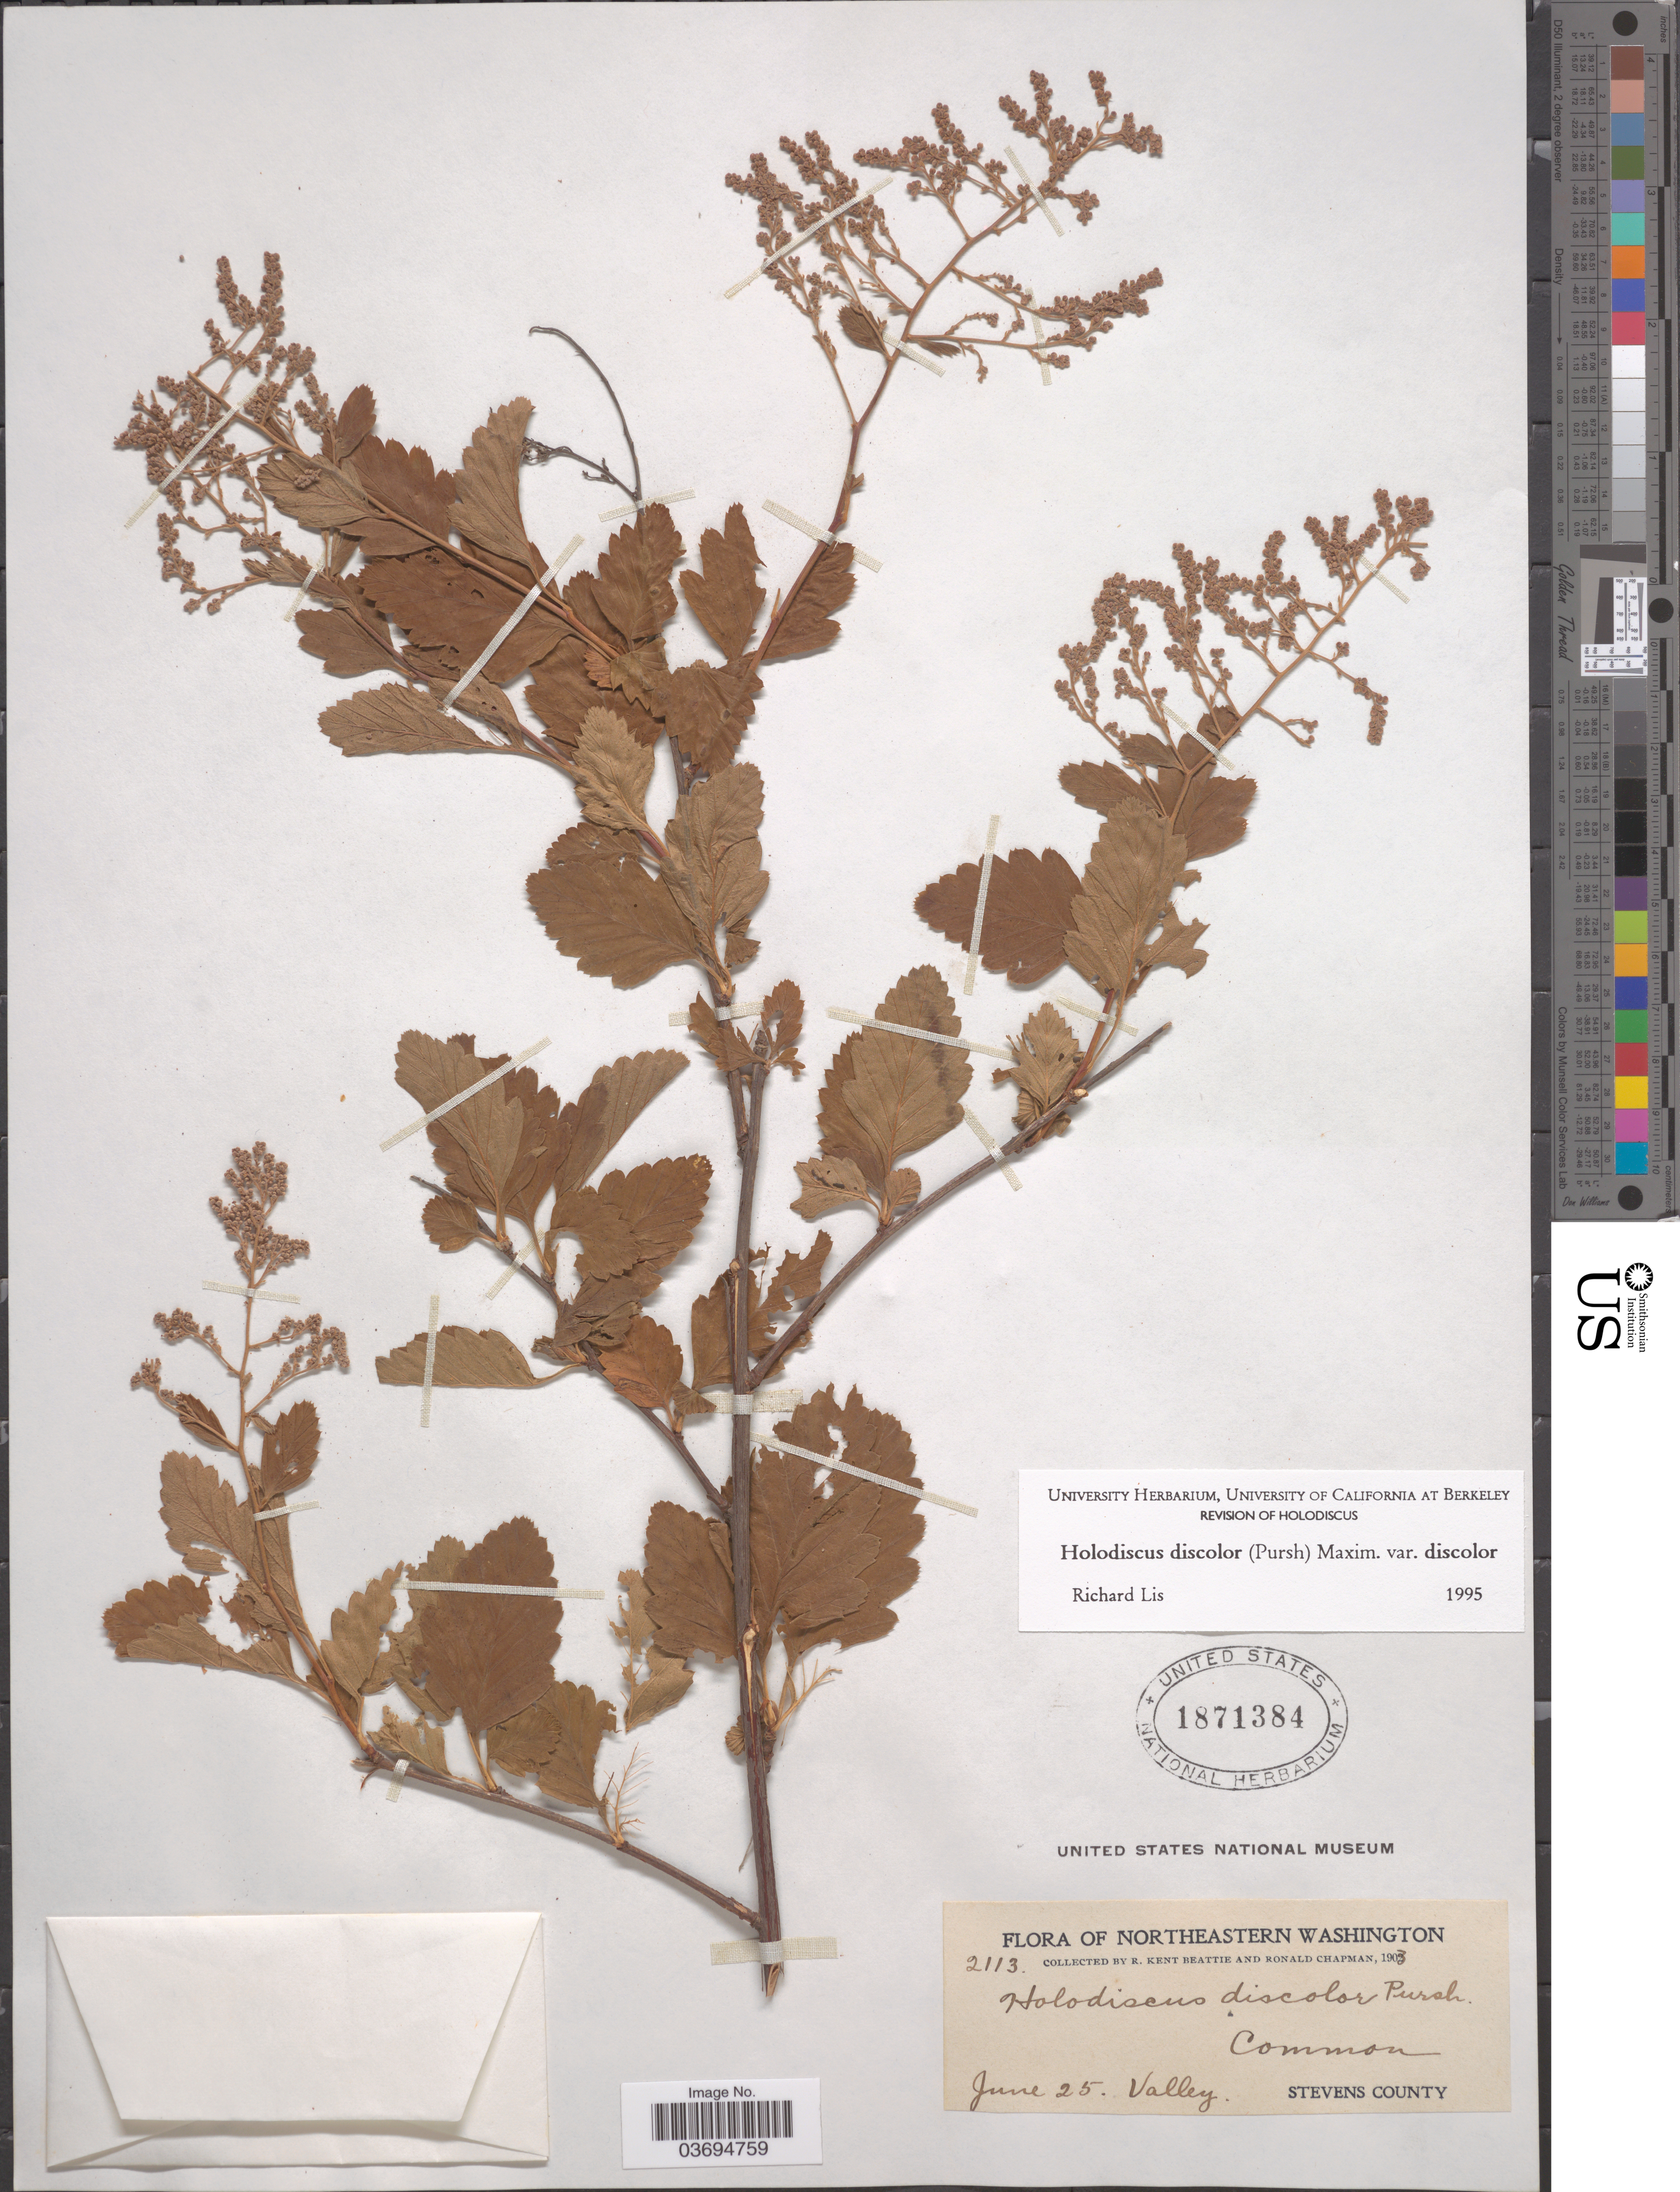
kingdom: Plantae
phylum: Tracheophyta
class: Magnoliopsida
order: Rosales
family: Rosaceae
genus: Holodiscus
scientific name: Holodiscus discolor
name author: (Pursh) Maxim.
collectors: R. K. Beattie & R. Chapman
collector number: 2113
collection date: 1903-06-25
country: United States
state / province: Washington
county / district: Stevens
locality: Northeastern Washington. Common Valley. Stevens County.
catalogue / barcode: US 1871384